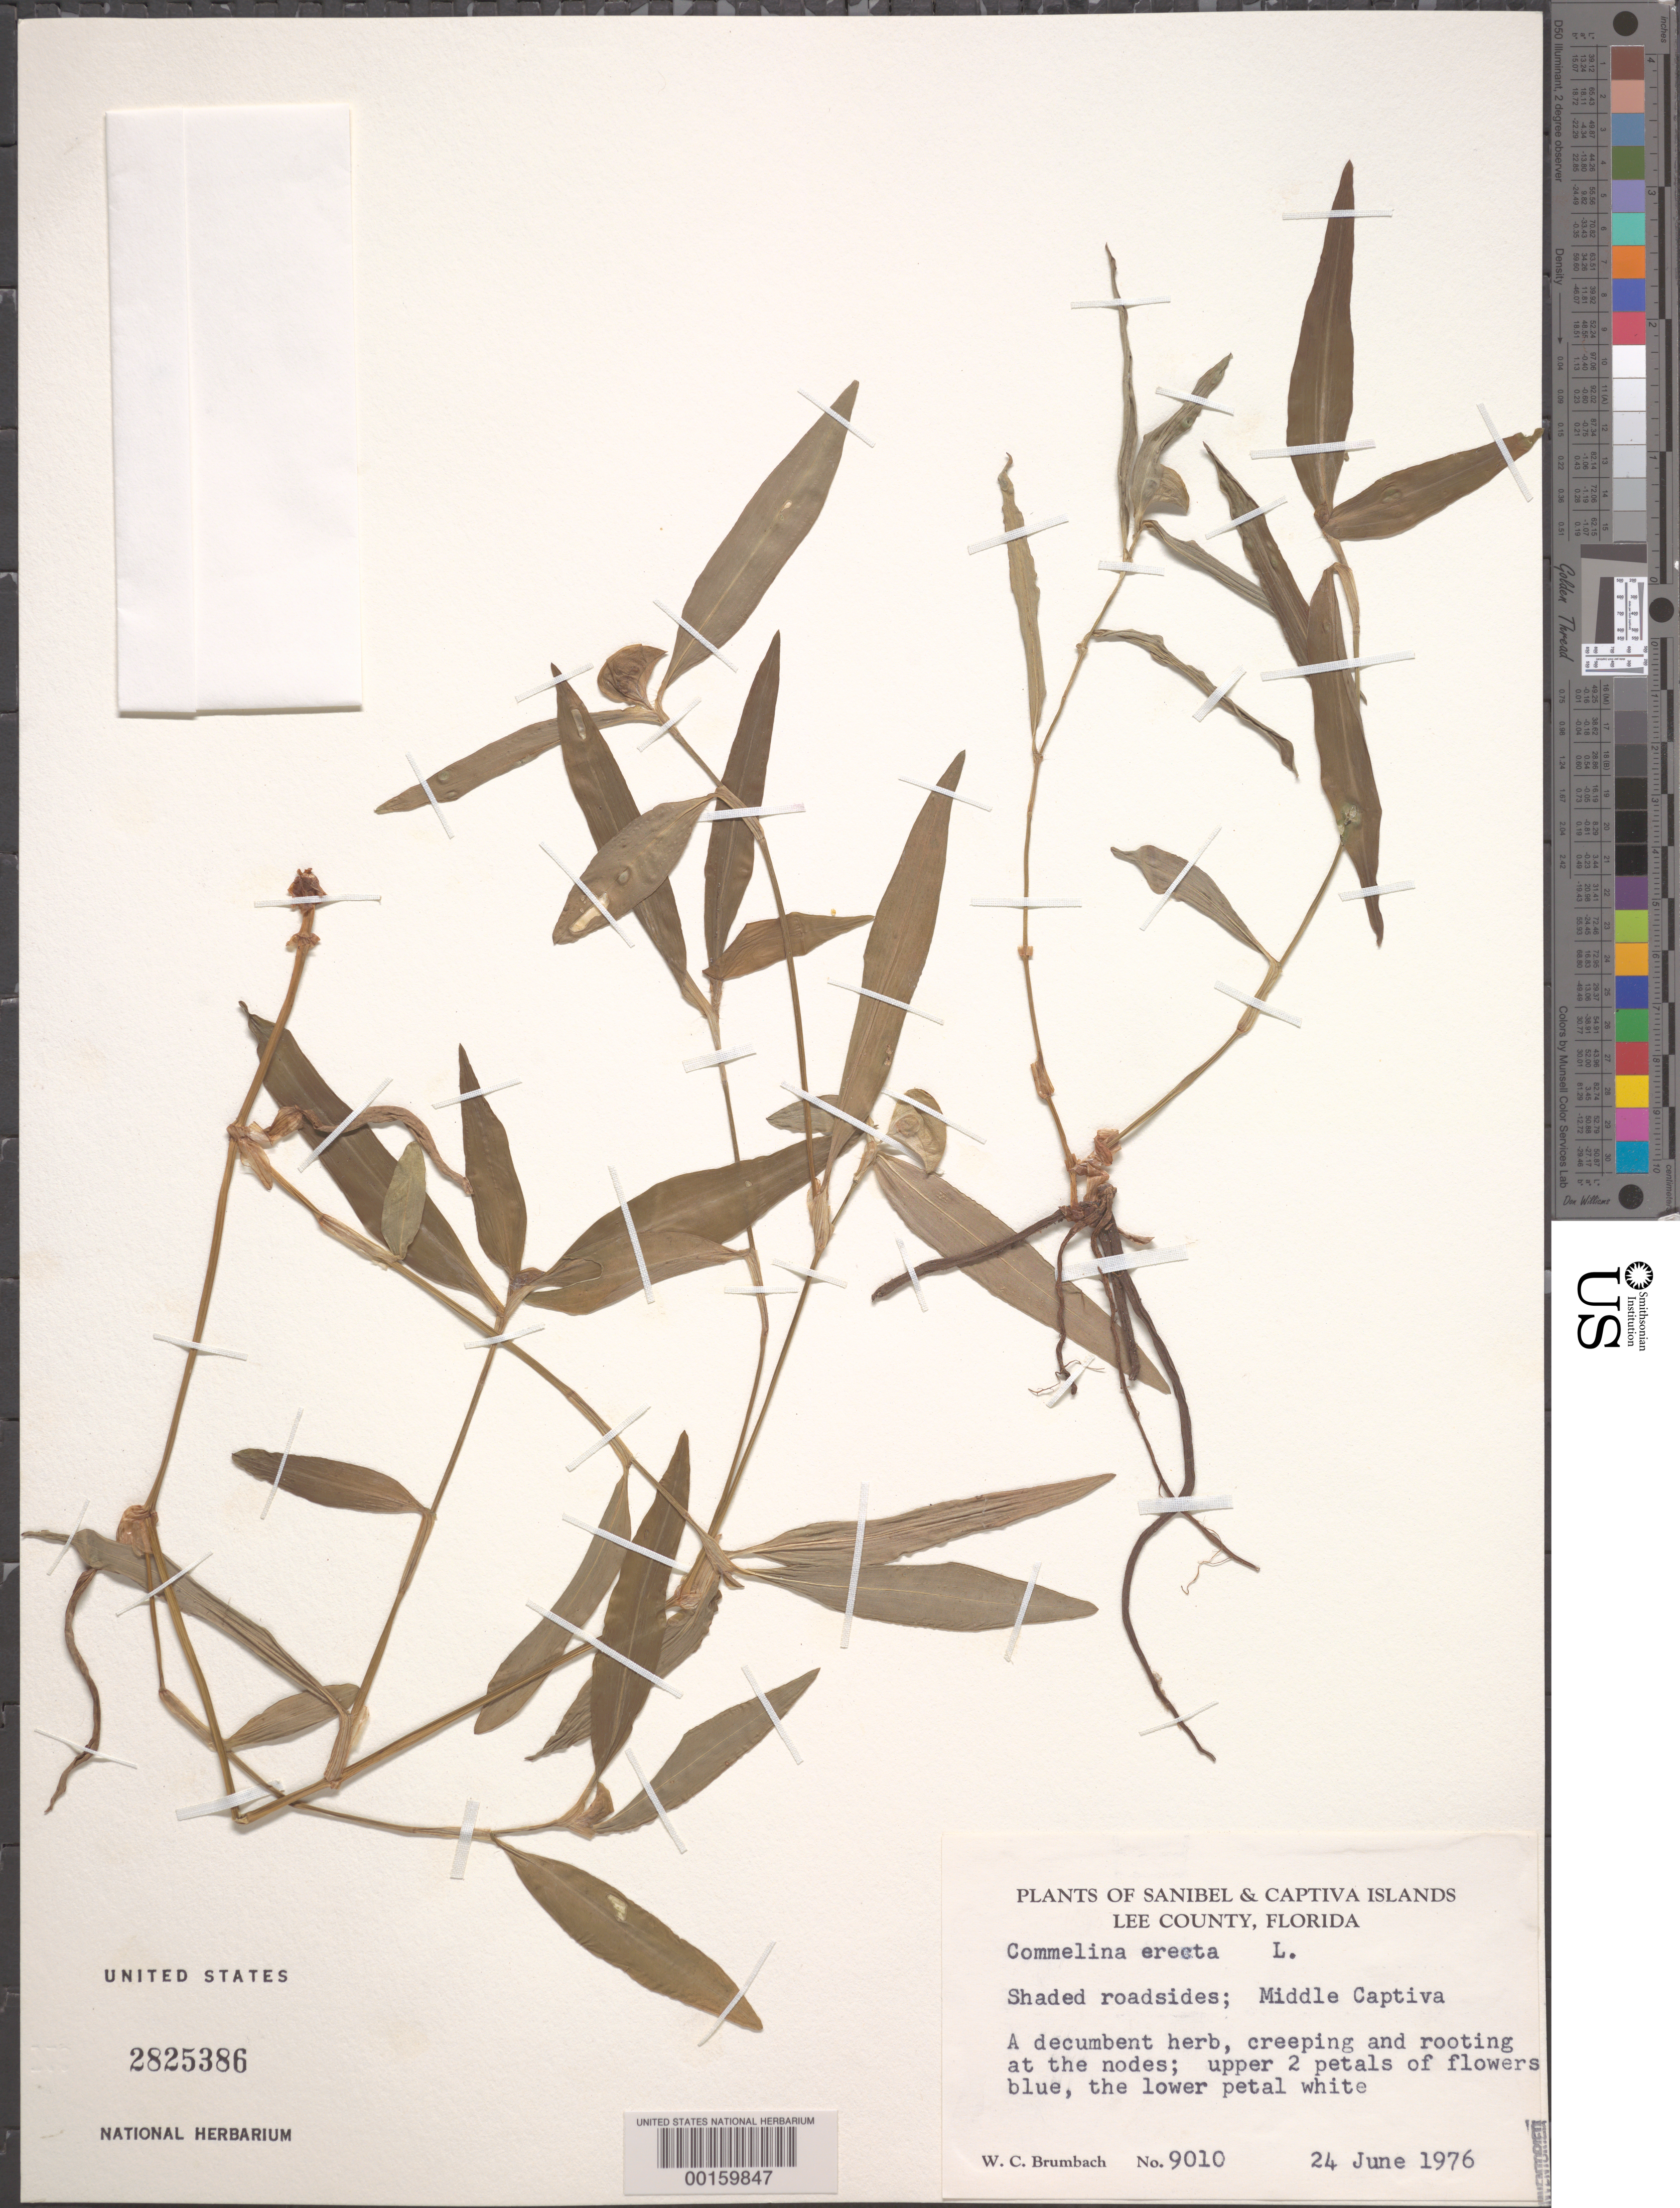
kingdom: Plantae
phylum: Tracheophyta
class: Liliopsida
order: Commelinales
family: Commelinaceae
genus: Commelina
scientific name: Commelina erecta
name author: L.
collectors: W. C. Brumbach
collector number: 9010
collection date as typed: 24 Jun 1976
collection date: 1976-06-24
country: United States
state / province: Florida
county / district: Lee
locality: Middle captiva island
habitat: Shaded roadsides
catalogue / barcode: US 2825386